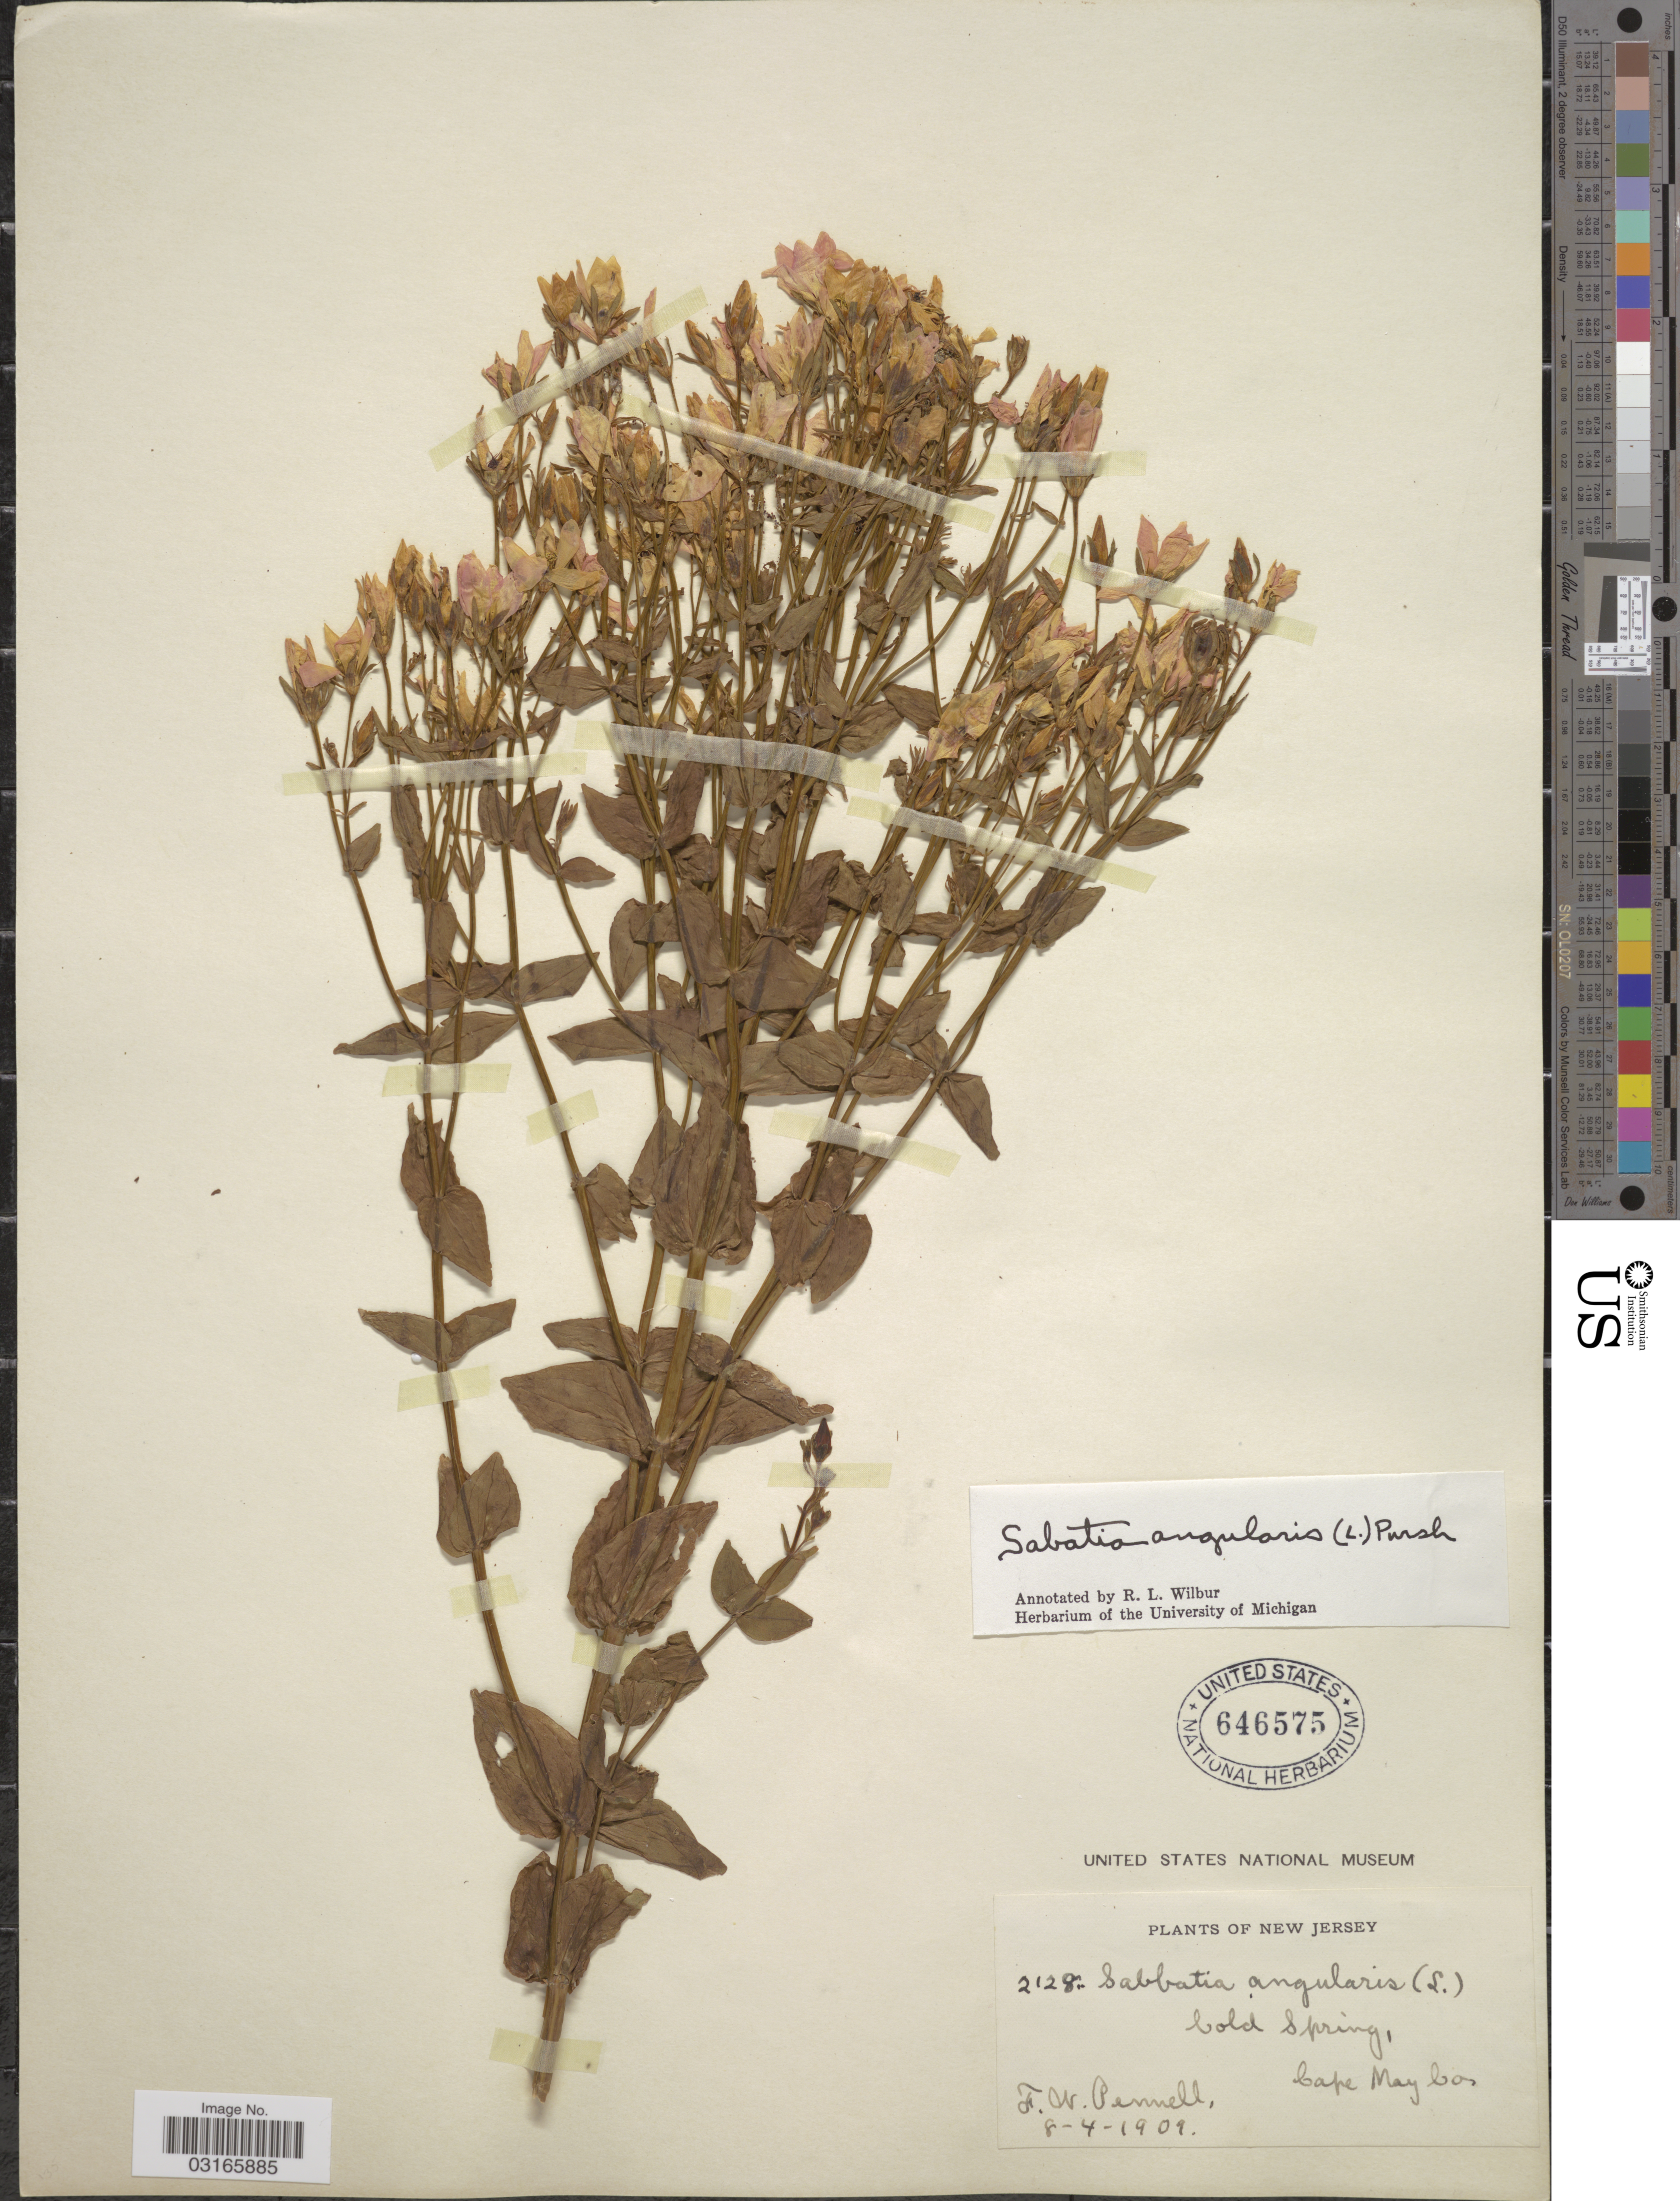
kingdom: Plantae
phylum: Tracheophyta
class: Magnoliopsida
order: Gentianales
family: Gentianaceae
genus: Sabatia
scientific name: Sabatia angularis (L.) Pursh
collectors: F. W. Pennell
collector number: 2128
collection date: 1909-08-04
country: United States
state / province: New Jersey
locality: Cold Springs, Cape May Co.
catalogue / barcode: US 646575